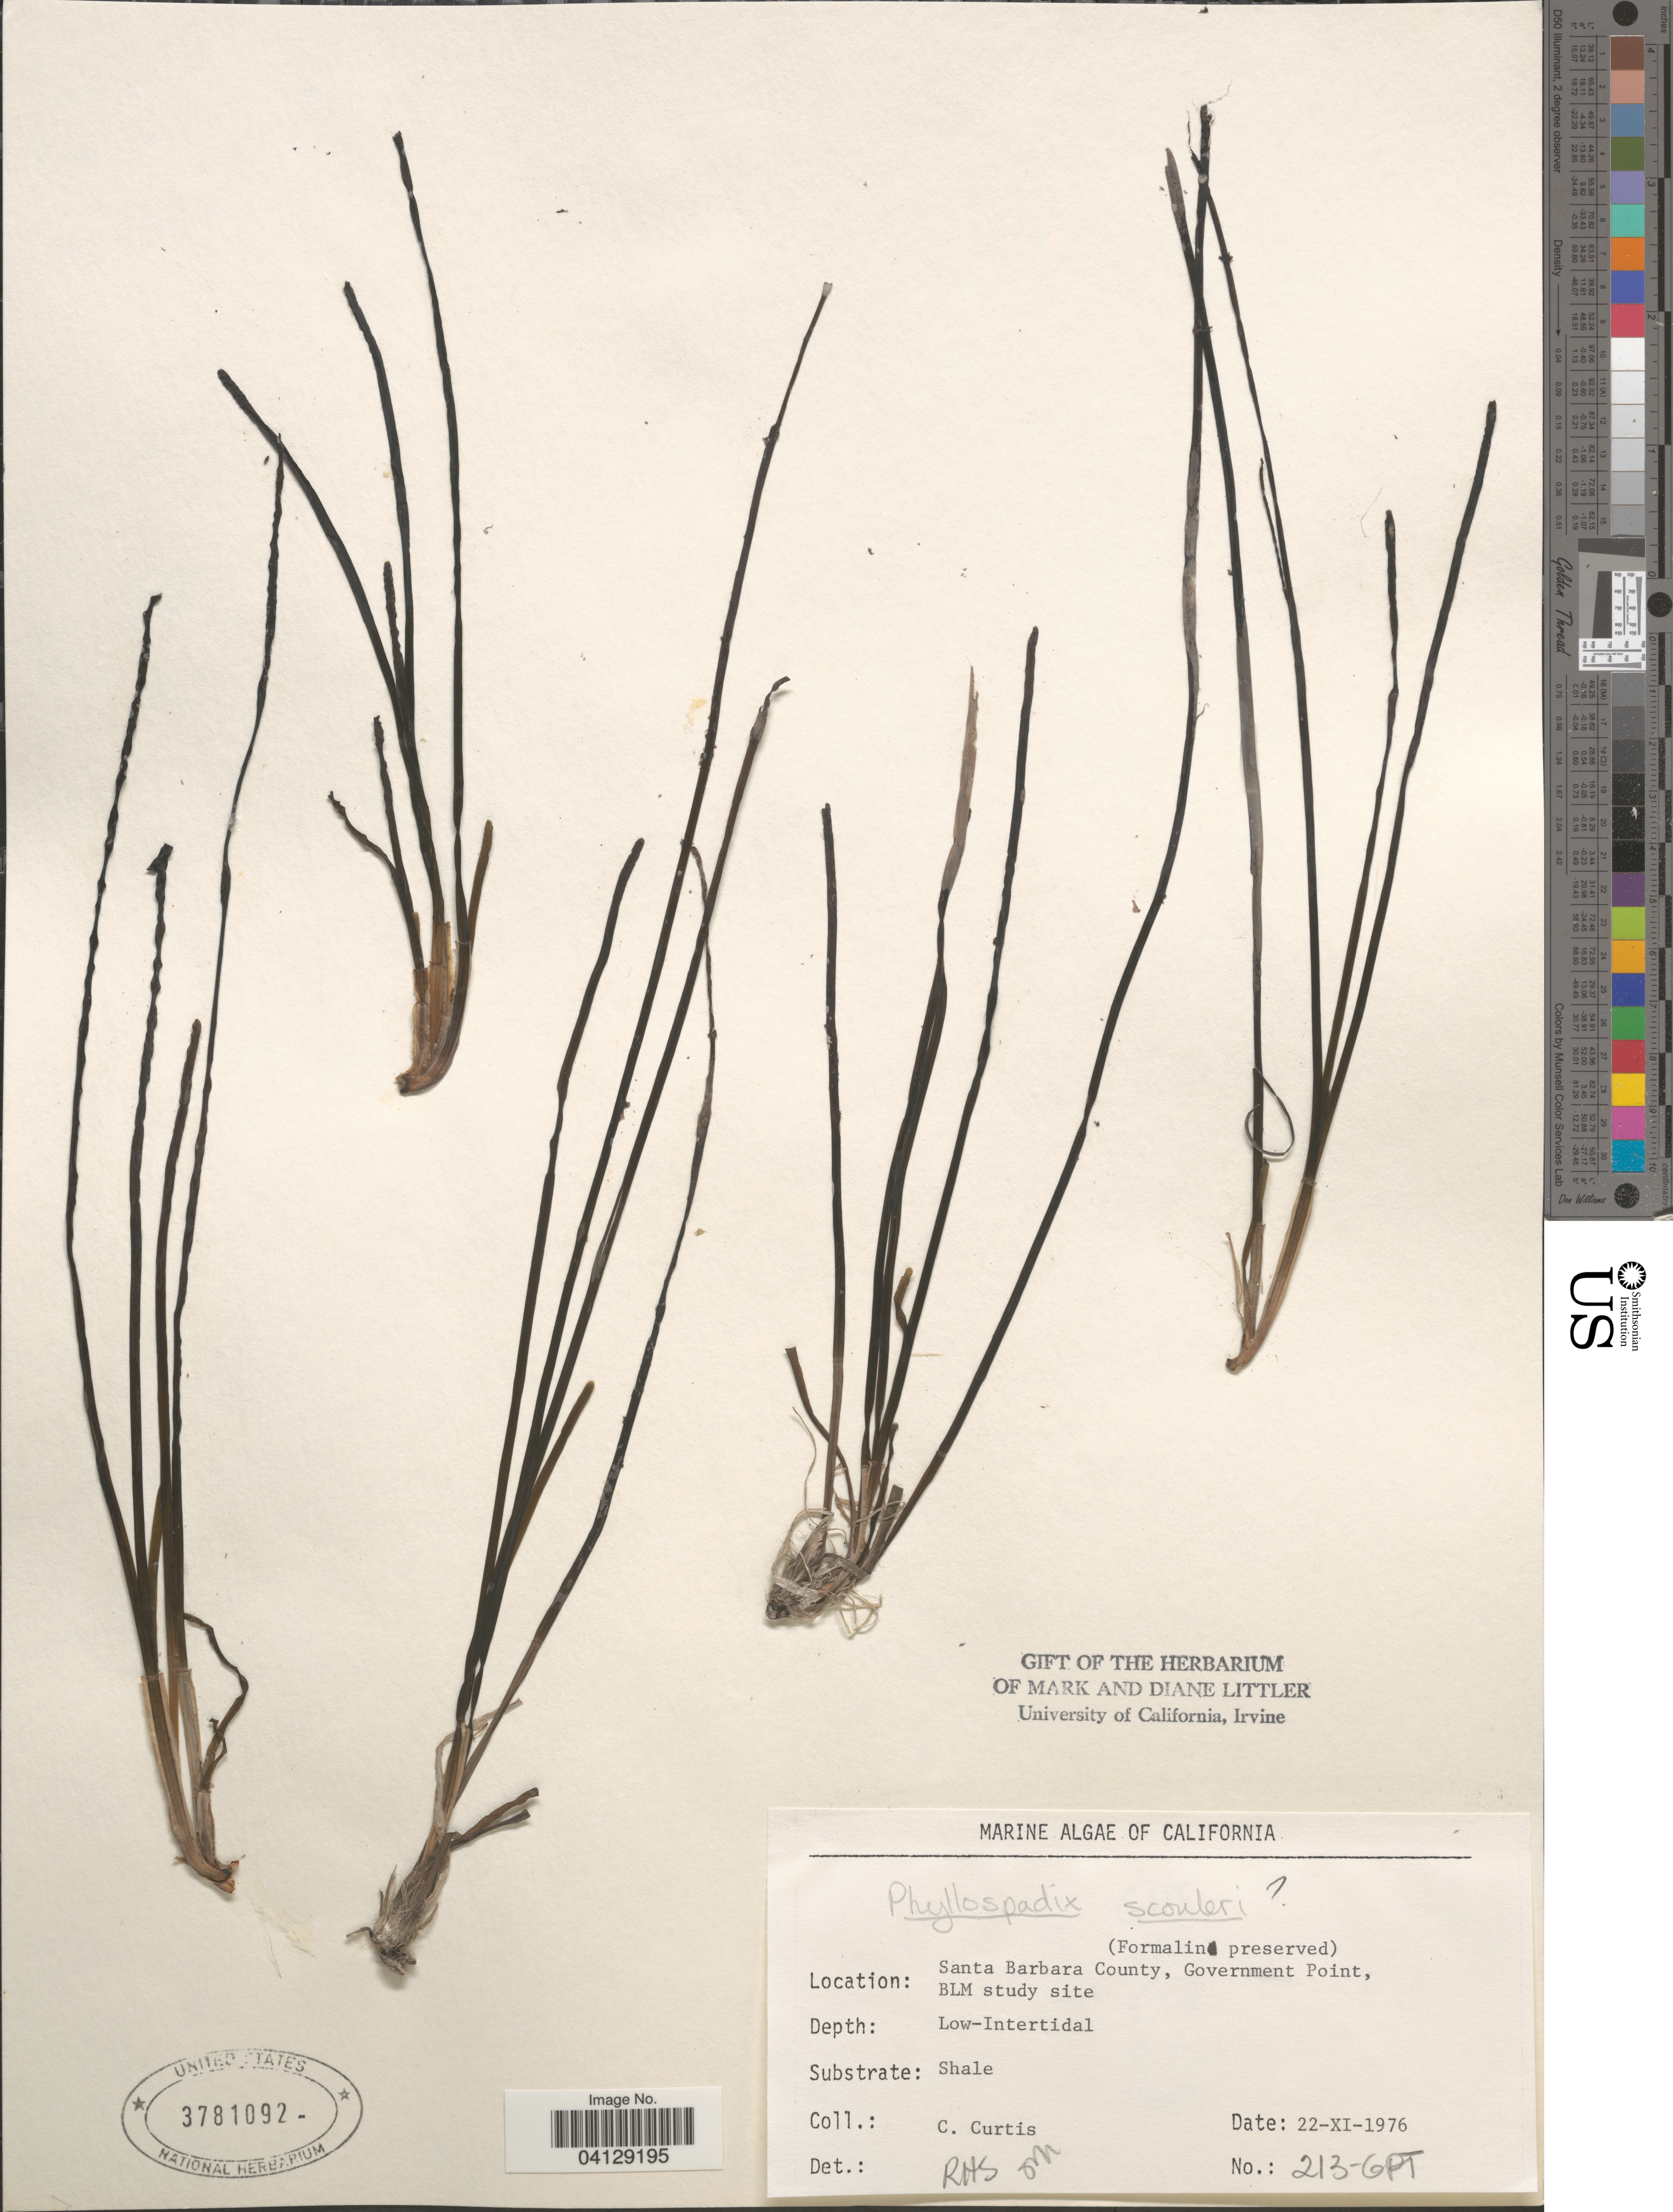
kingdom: Plantae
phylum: Tracheophyta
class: Liliopsida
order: Alismatales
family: Zosteraceae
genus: Phyllospadix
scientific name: Phyllospadix scouleri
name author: Hook.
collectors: C. Curtis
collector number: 213-GPT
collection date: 1976-11-22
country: United States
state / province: California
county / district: Santa Barbara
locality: Santa Barbara County, Government Point, BLM study site.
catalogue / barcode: US 3781092